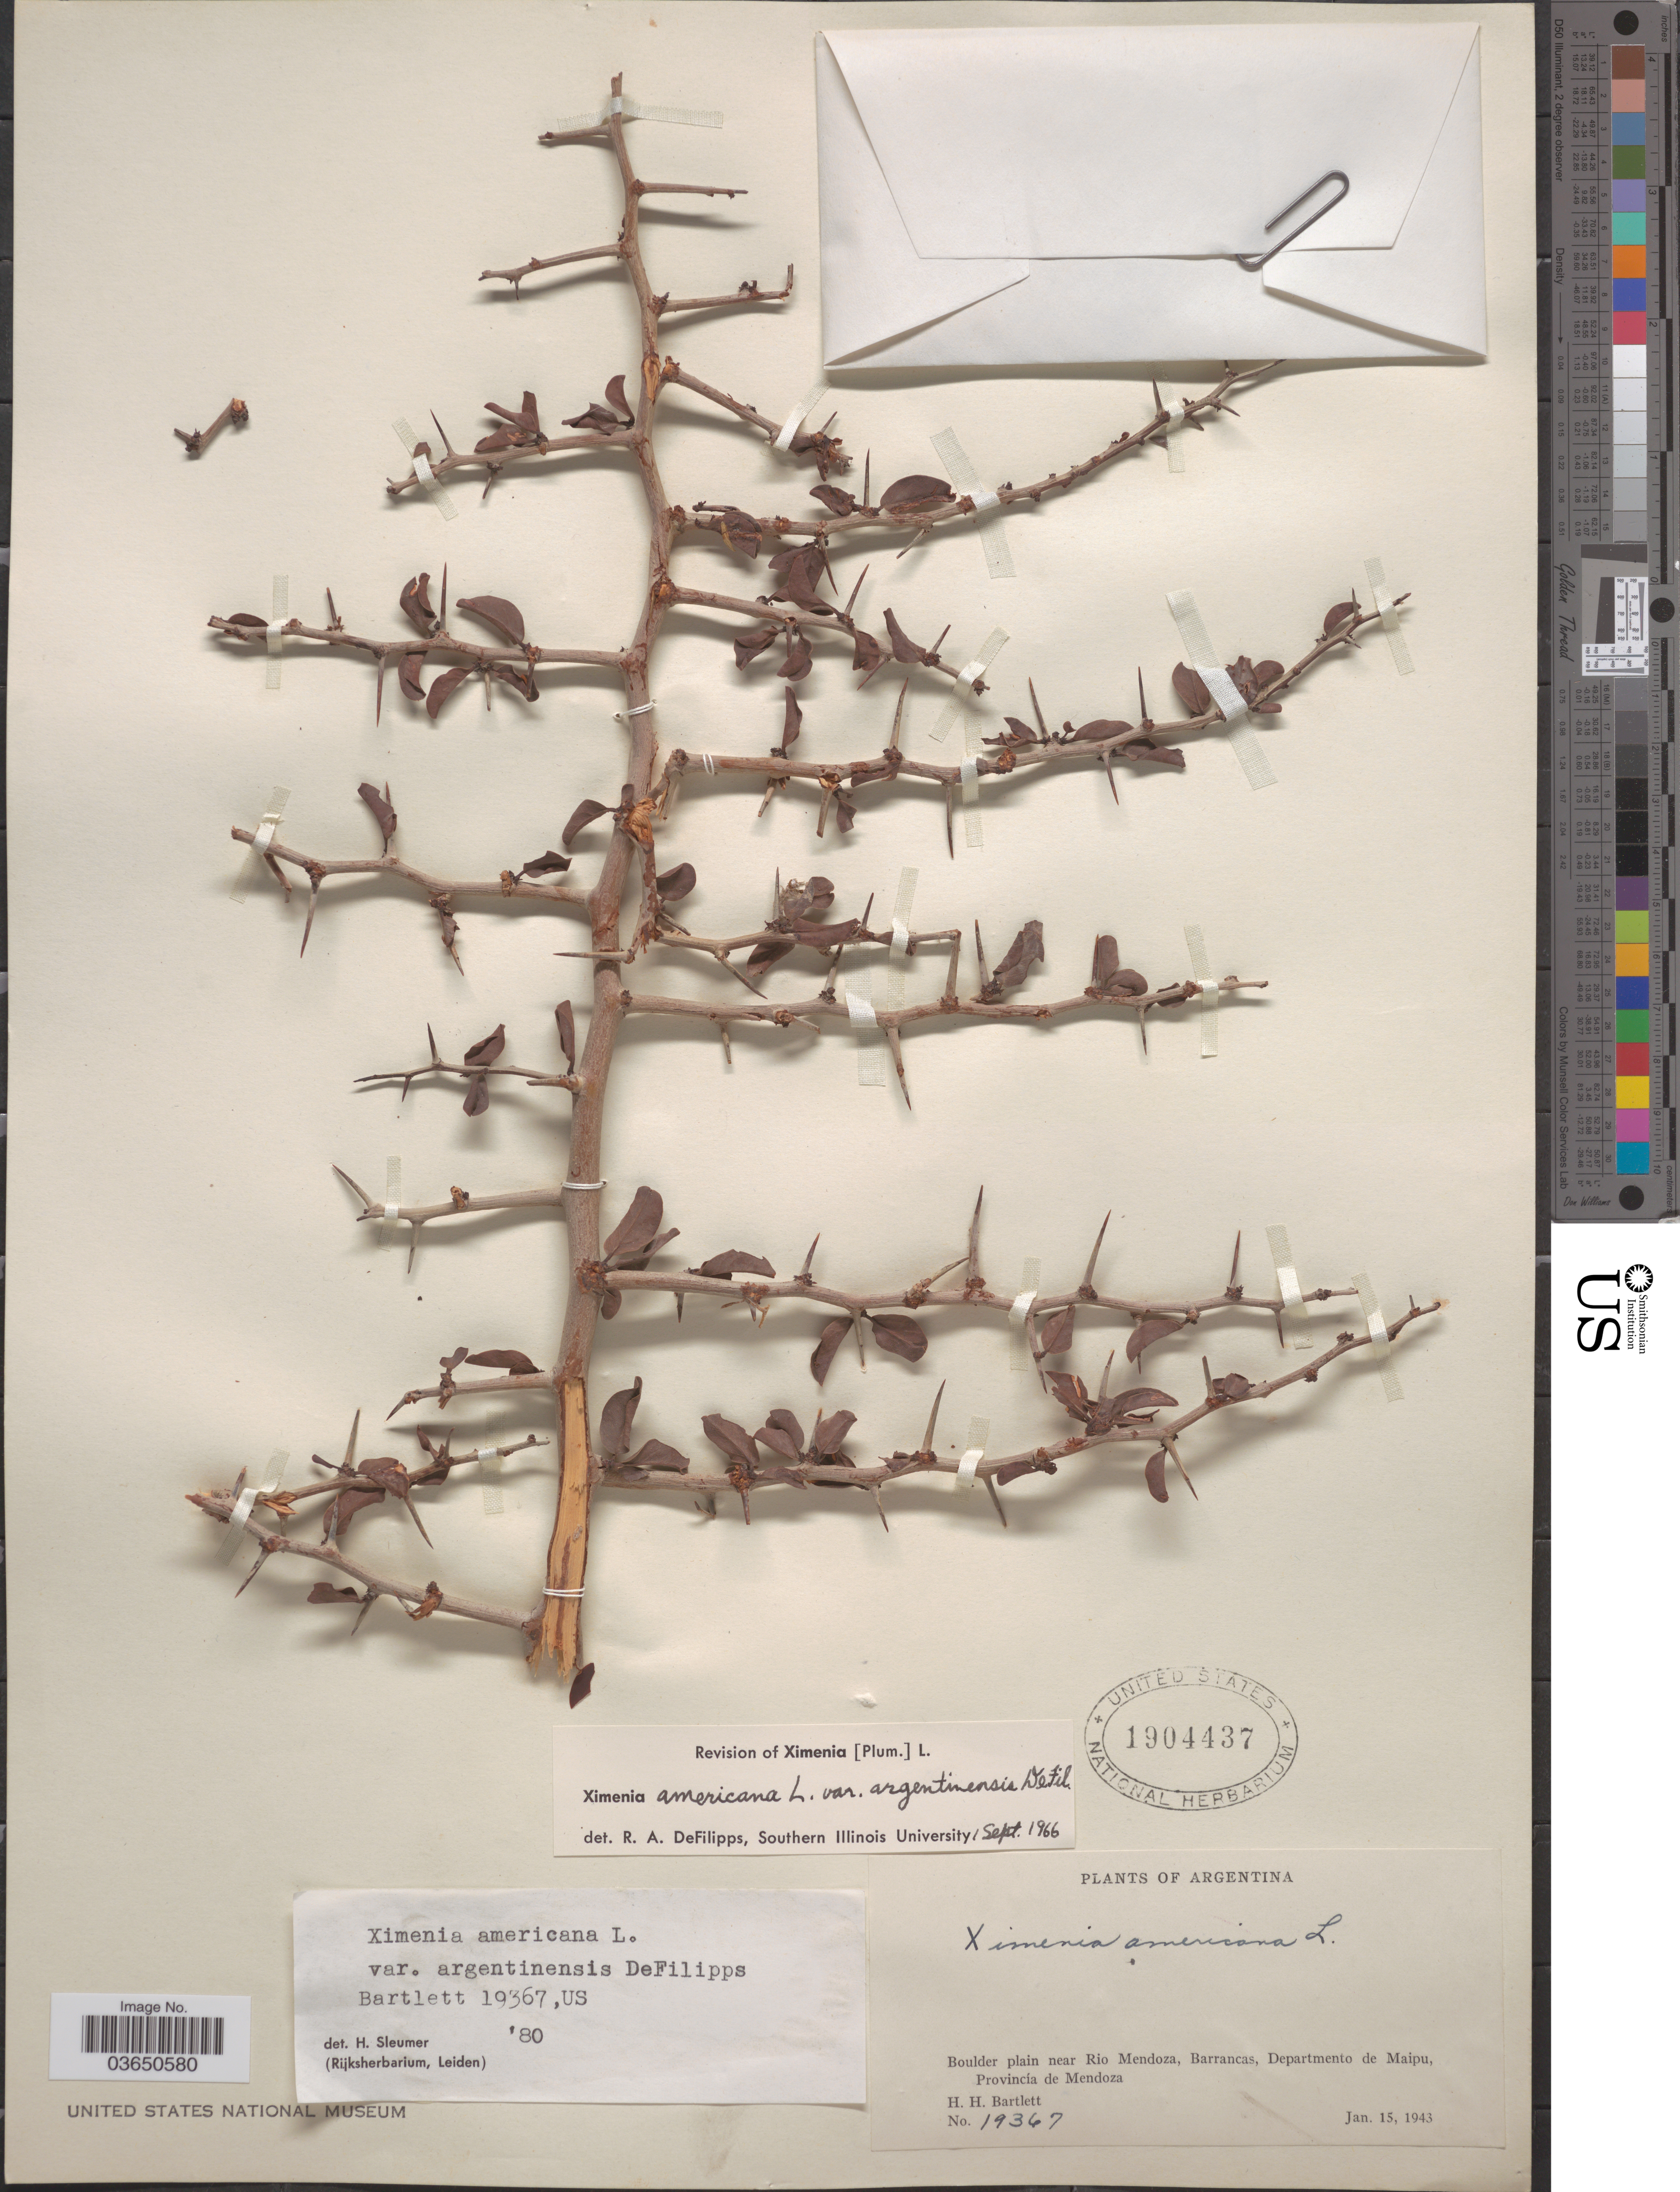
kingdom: Plantae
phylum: Tracheophyta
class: Magnoliopsida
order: Santalales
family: Ximeniaceae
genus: Ximenia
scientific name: Ximenia americana var. argentinensis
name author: DeFilipps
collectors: H. H. Bartlett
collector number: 19367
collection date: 1943-01-15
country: Argentina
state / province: Mendoza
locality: Boulder plain near Rio Mendoza, Barrancas, Departamento de Maipu.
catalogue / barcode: US 1904437